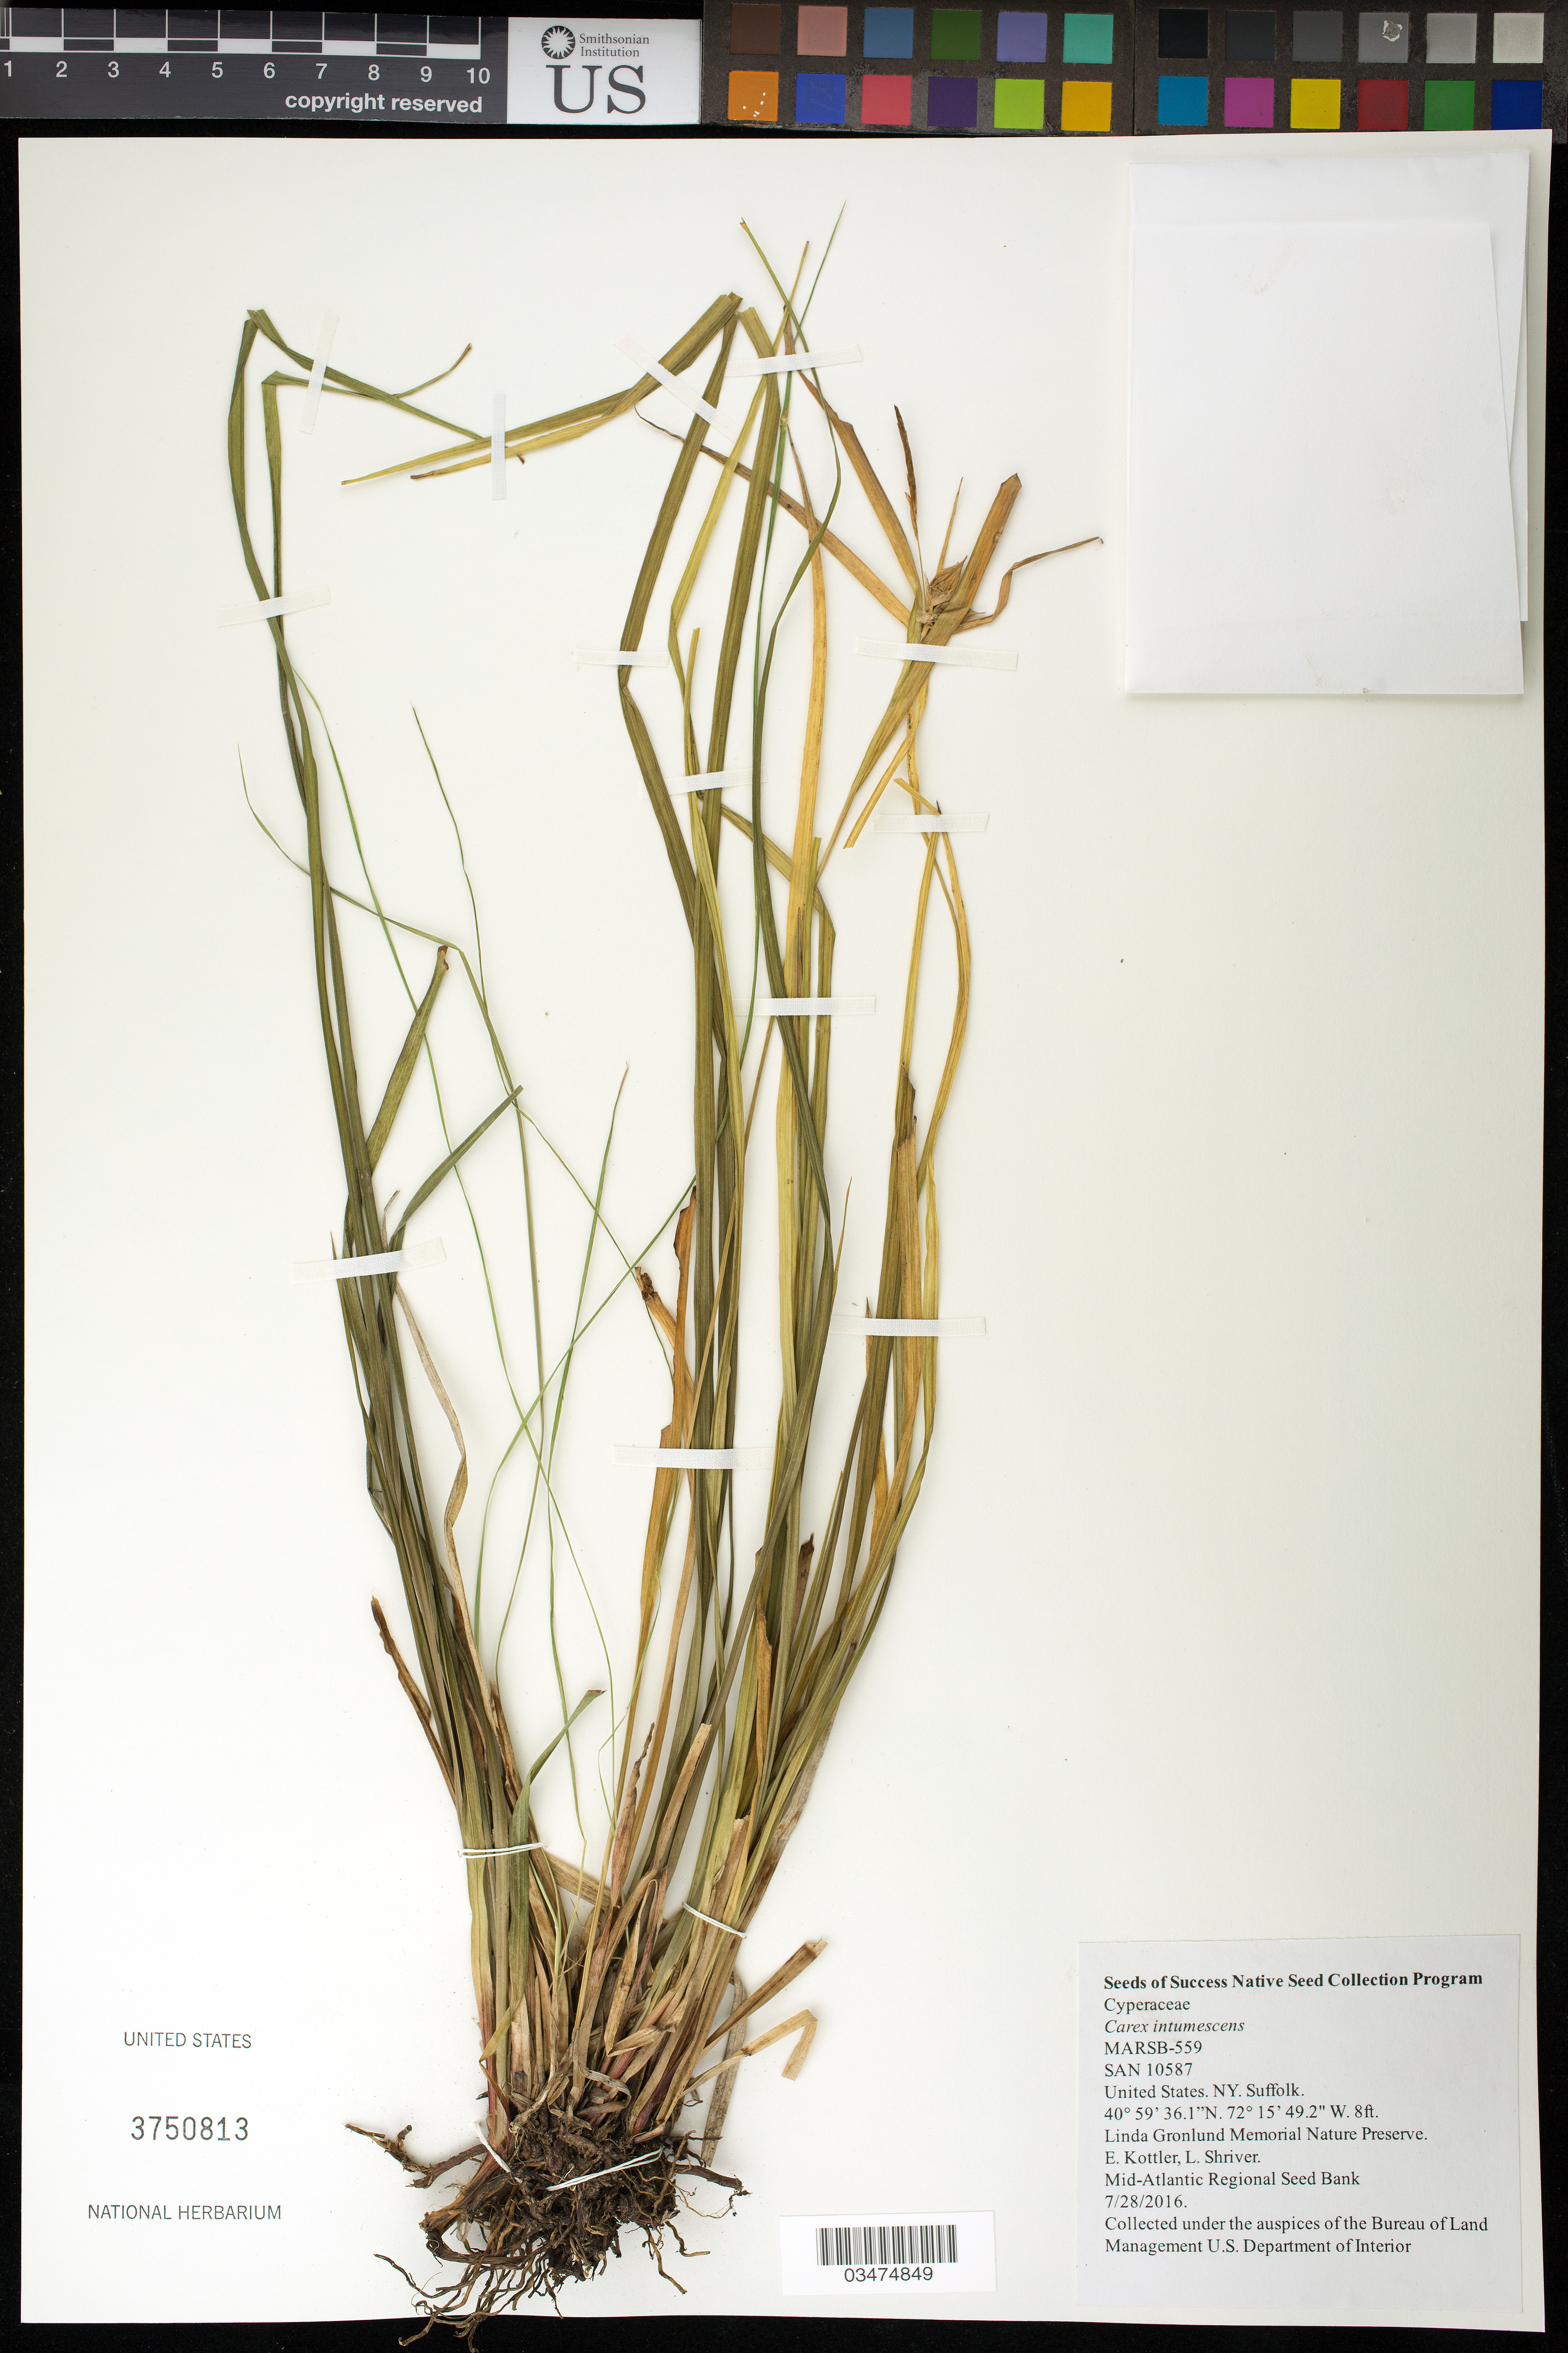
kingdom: Plantae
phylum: Tracheophyta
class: Liliopsida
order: Poales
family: Cyperaceae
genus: Carex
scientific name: Carex intumescens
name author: Rudge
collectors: E. Kottler & L. Shriver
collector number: MARSB-559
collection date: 2016-07-28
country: United States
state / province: New York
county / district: Suffolk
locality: Linda Gronlund Memorial Nature Preserve, wetland off right side of highway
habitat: freshwater/brackish wetland/stream bank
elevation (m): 2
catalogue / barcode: US 3750813